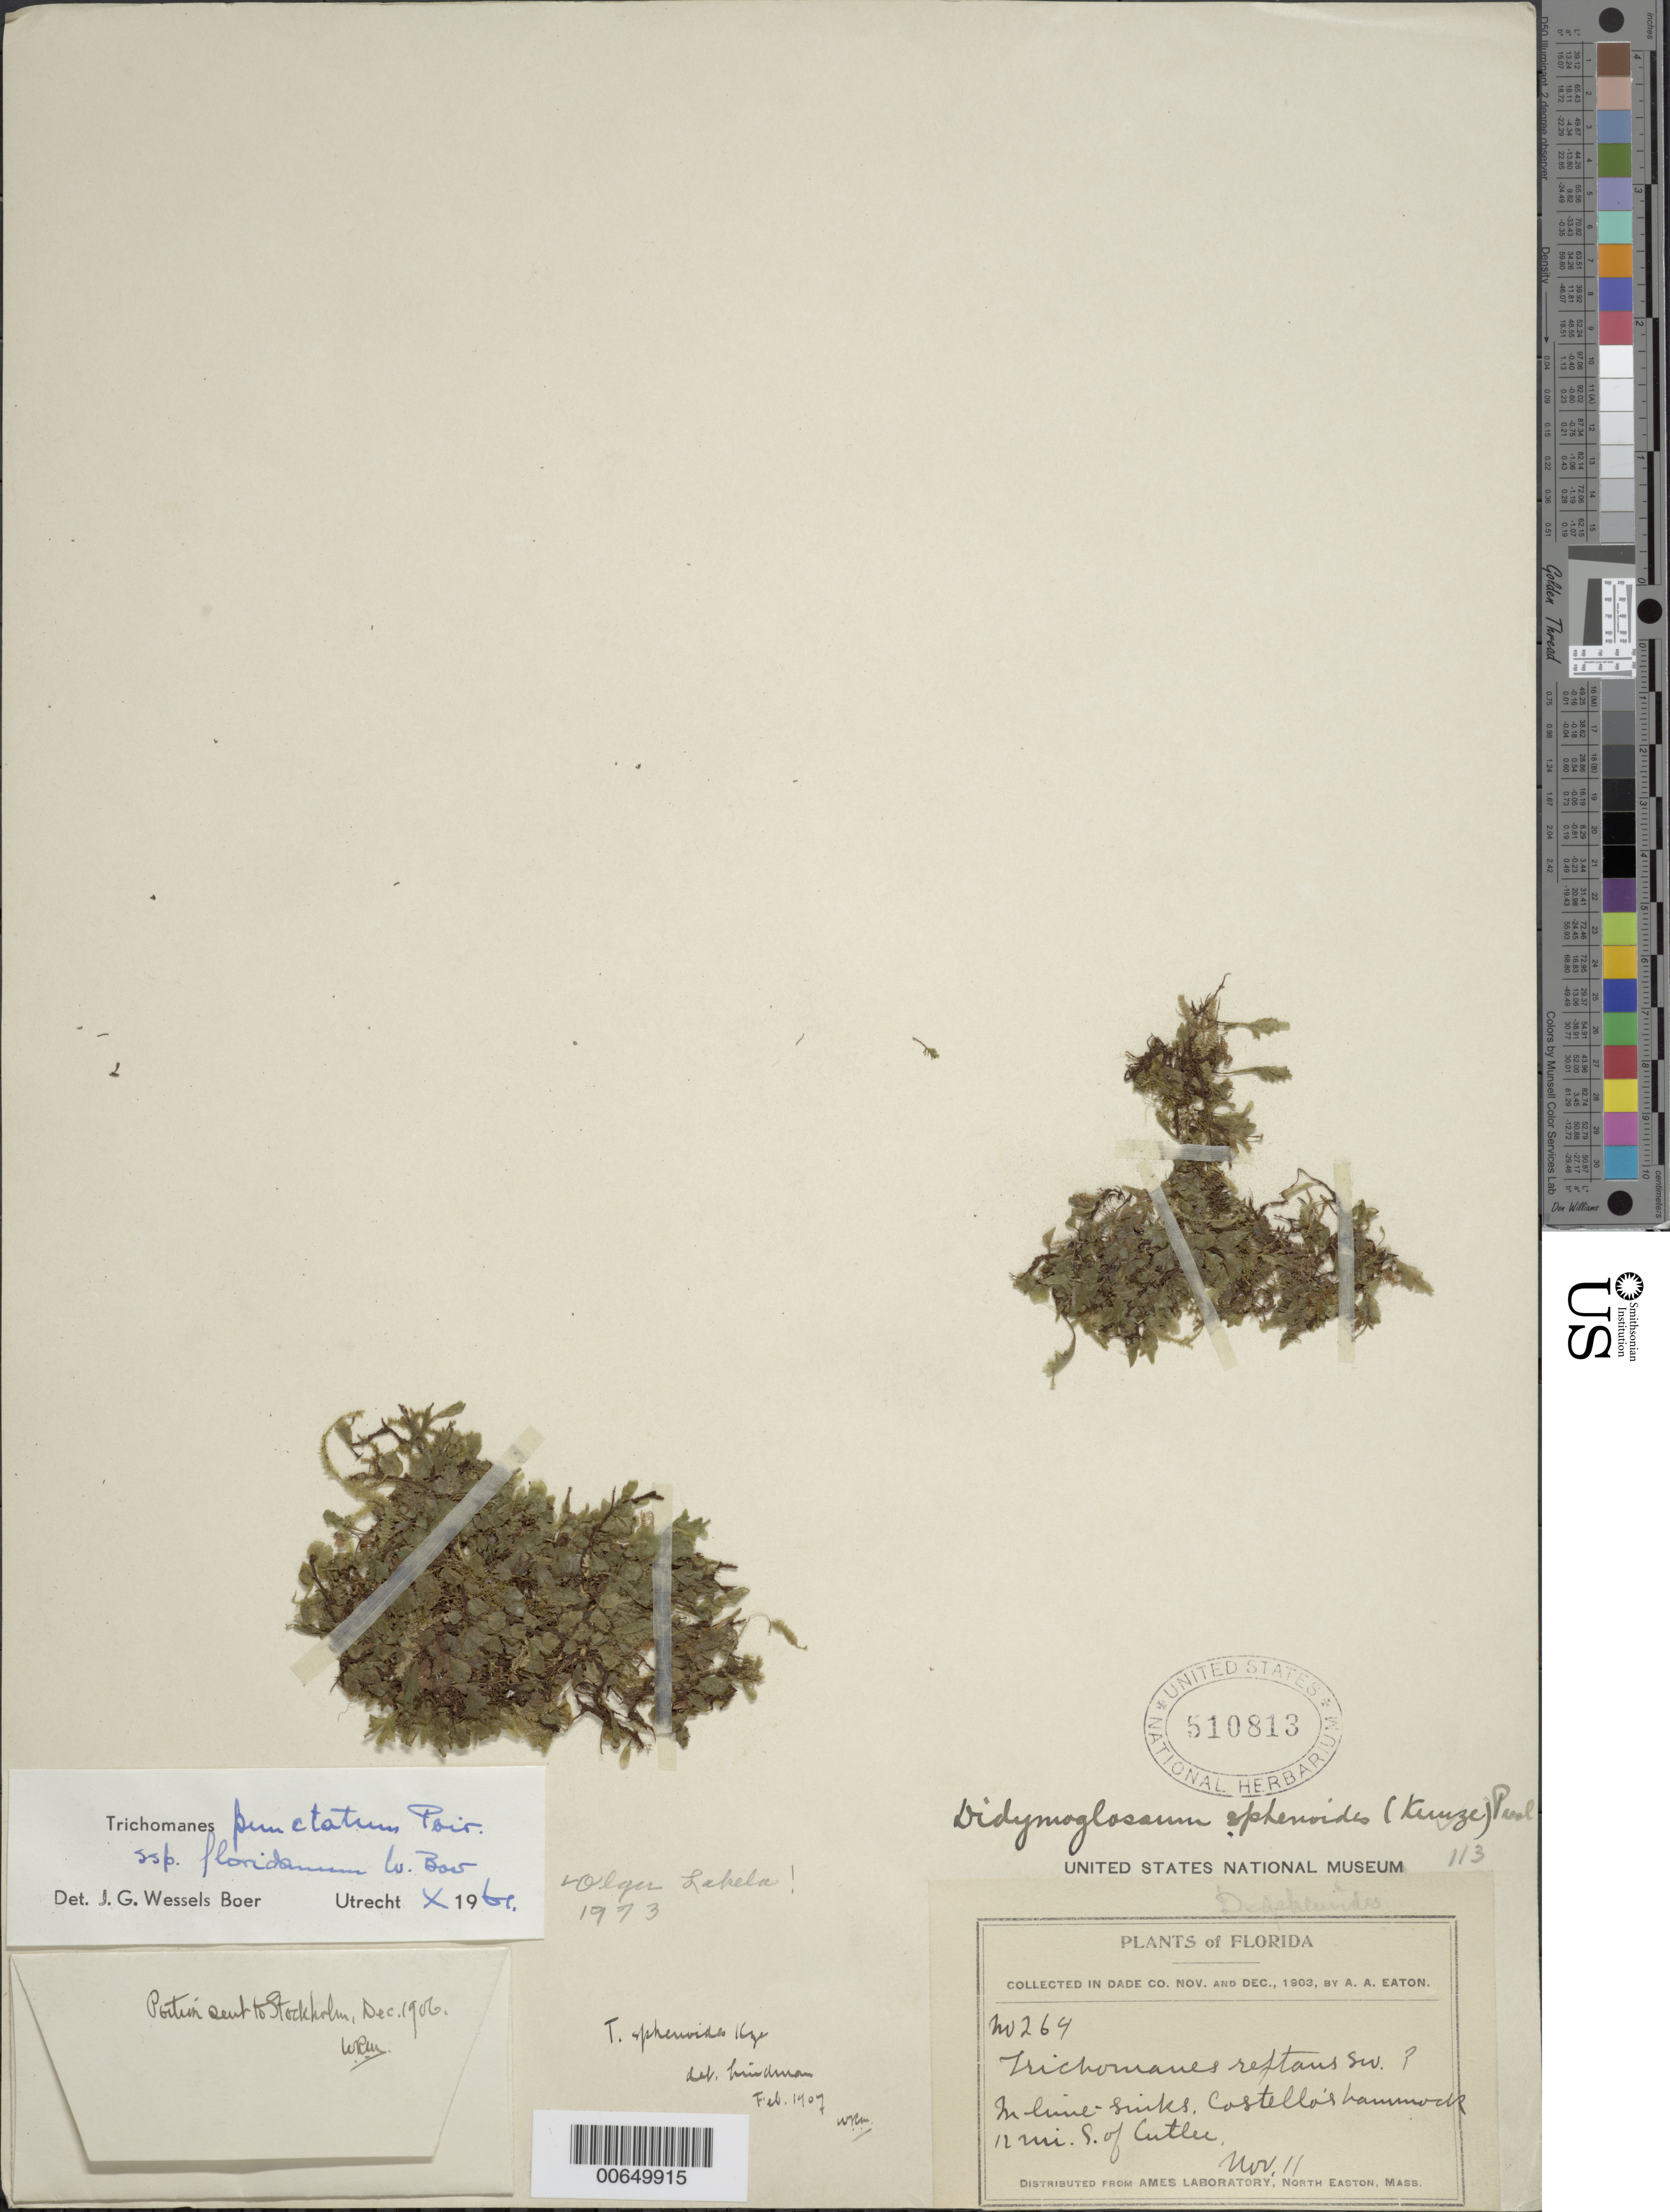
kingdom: Plantae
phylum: Tracheophyta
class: Polypodiopsida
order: Hymenophyllales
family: Hymenophyllaceae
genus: Didymoglossum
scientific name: Didymoglossum punctatum subsp. floridanum comb. nov., ined 2015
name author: (Poir.) Desv.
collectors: A. A. Eaton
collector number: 264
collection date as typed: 11 Nov 1903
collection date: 1903-11-11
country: United States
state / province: Florida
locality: Costello's Hammock 12 mi S of Cutler.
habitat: In lime sinks.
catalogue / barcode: US 510813